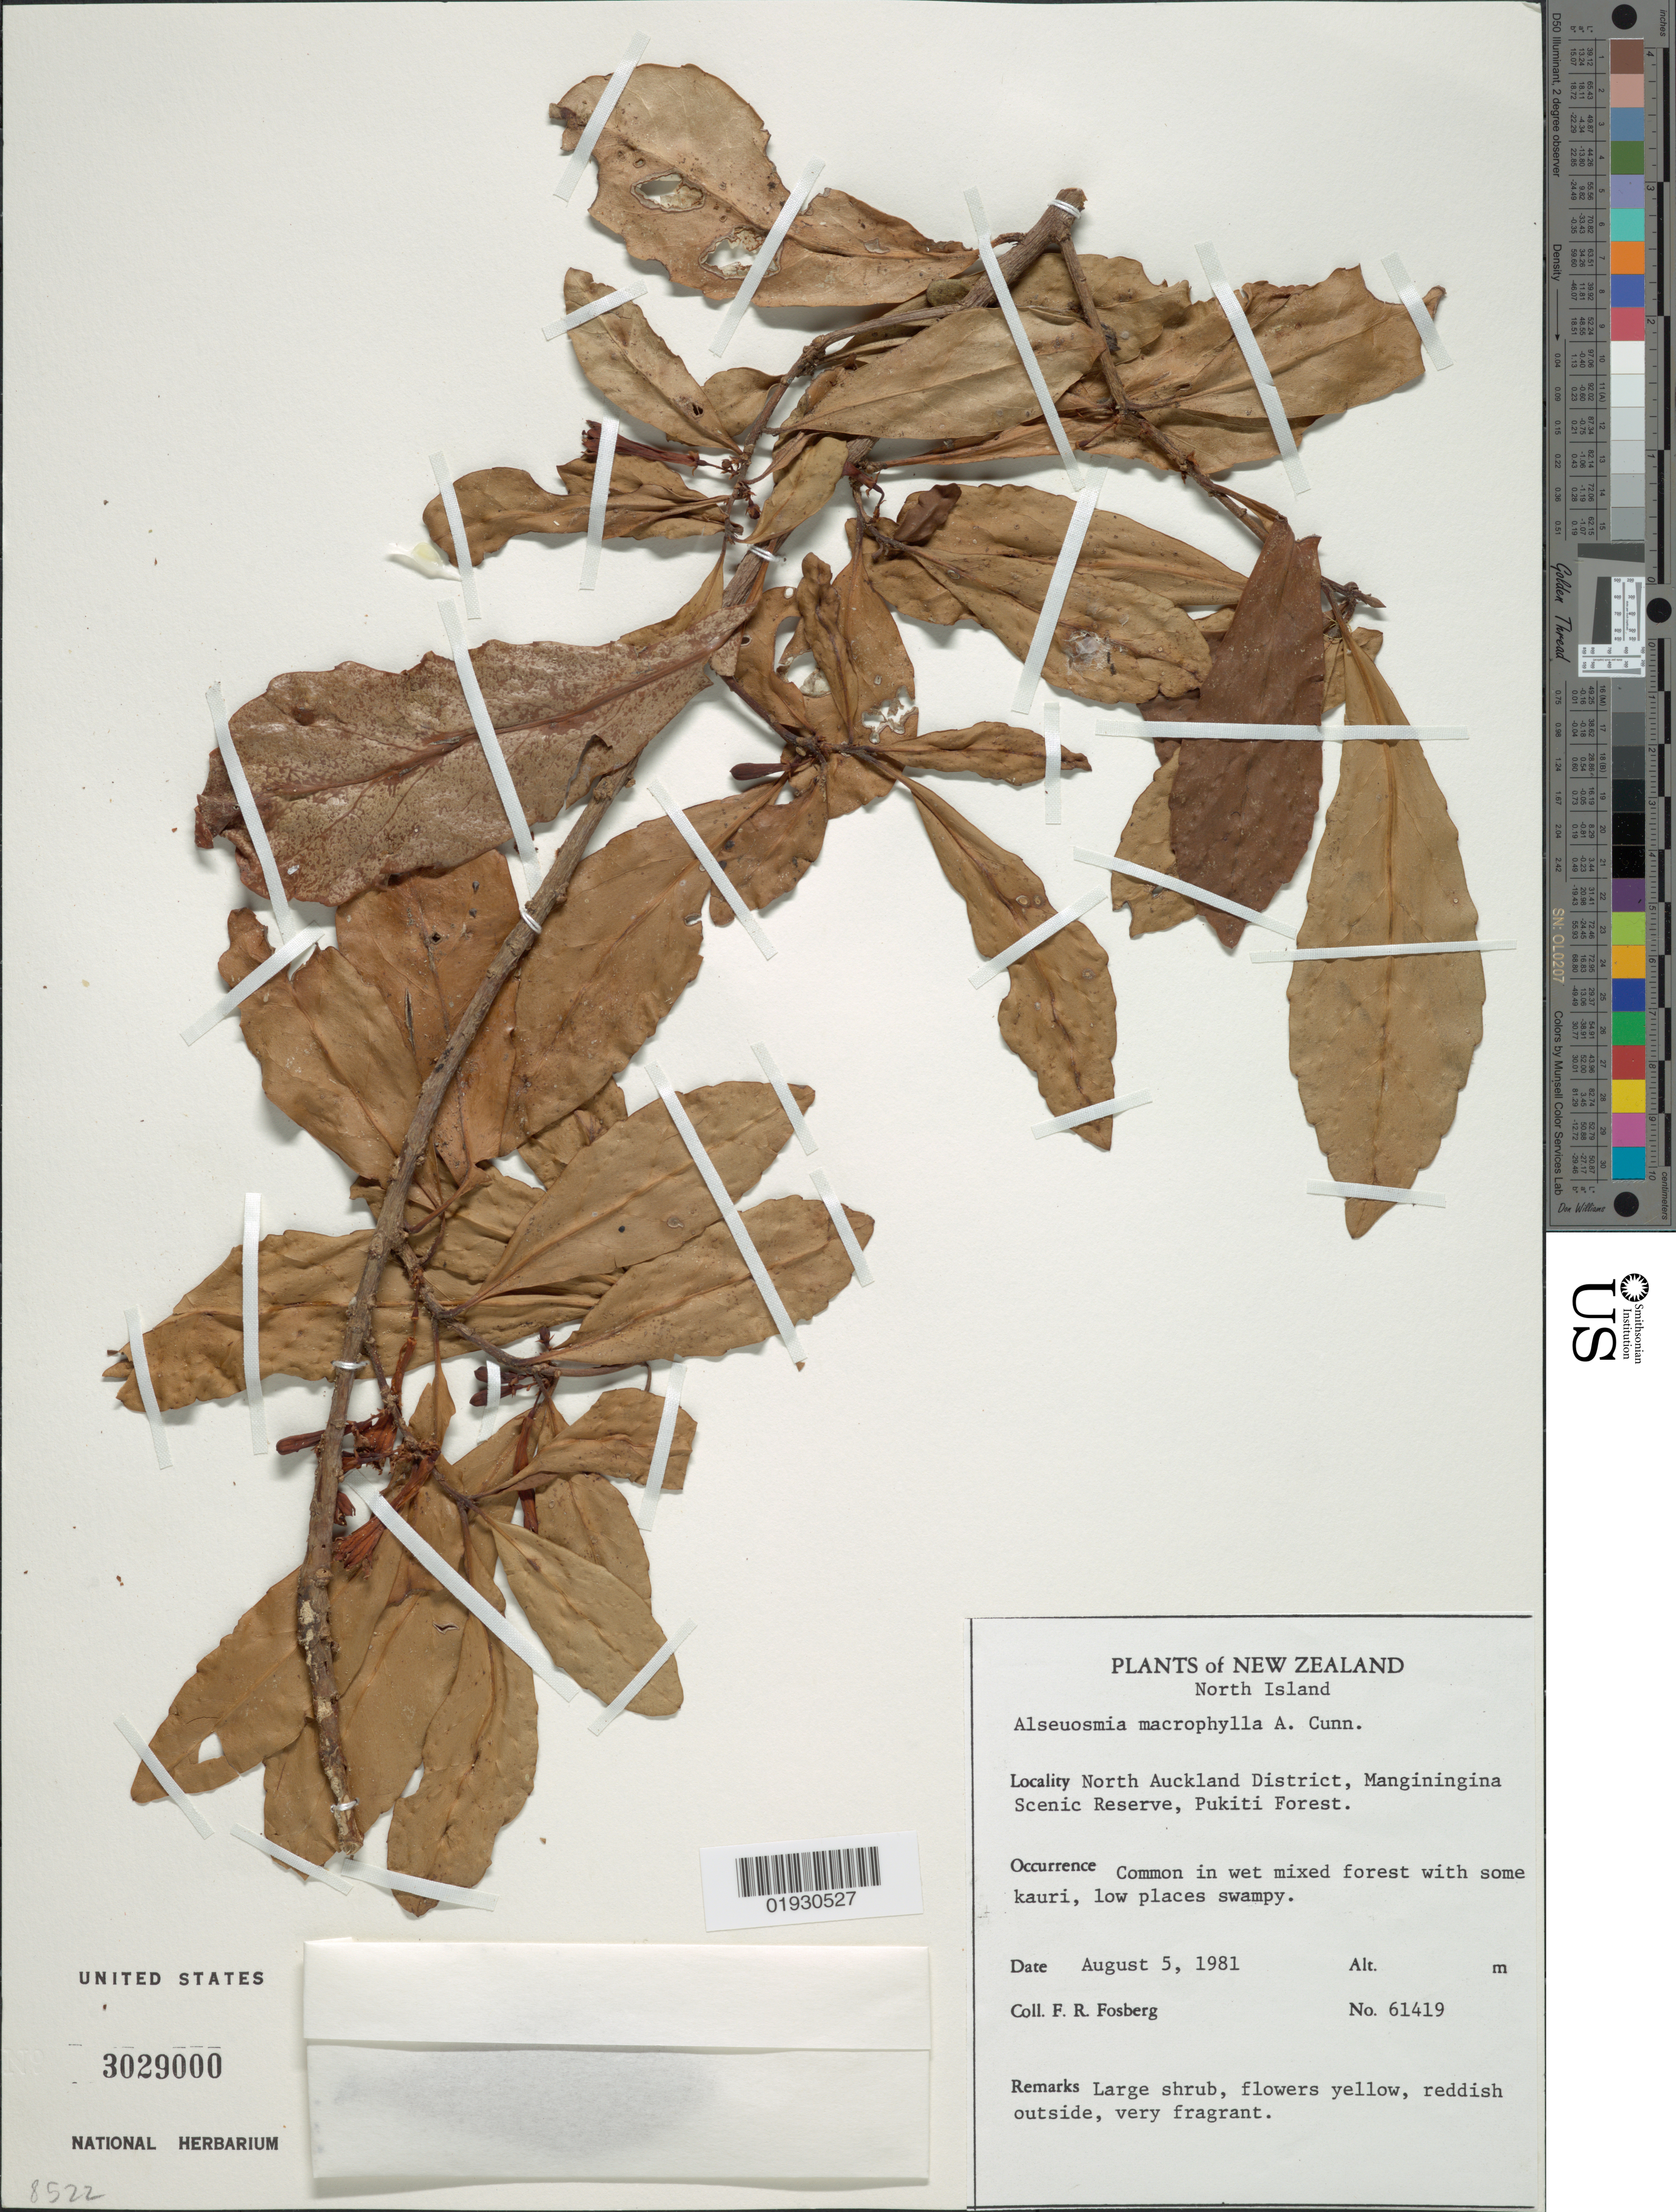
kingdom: Plantae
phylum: Tracheophyta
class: Magnoliopsida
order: Asterales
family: Alseuosmiaceae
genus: Alseuosmia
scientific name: Alseuosmia macrophylla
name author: A. Cunn.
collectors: F. R. Fosberg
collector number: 61419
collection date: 1981-08-05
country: New Zealand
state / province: Auckland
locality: North Island. North Auckland District, Manginingina Scenic Reserve, Pukiti Forest.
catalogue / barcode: US 3029000